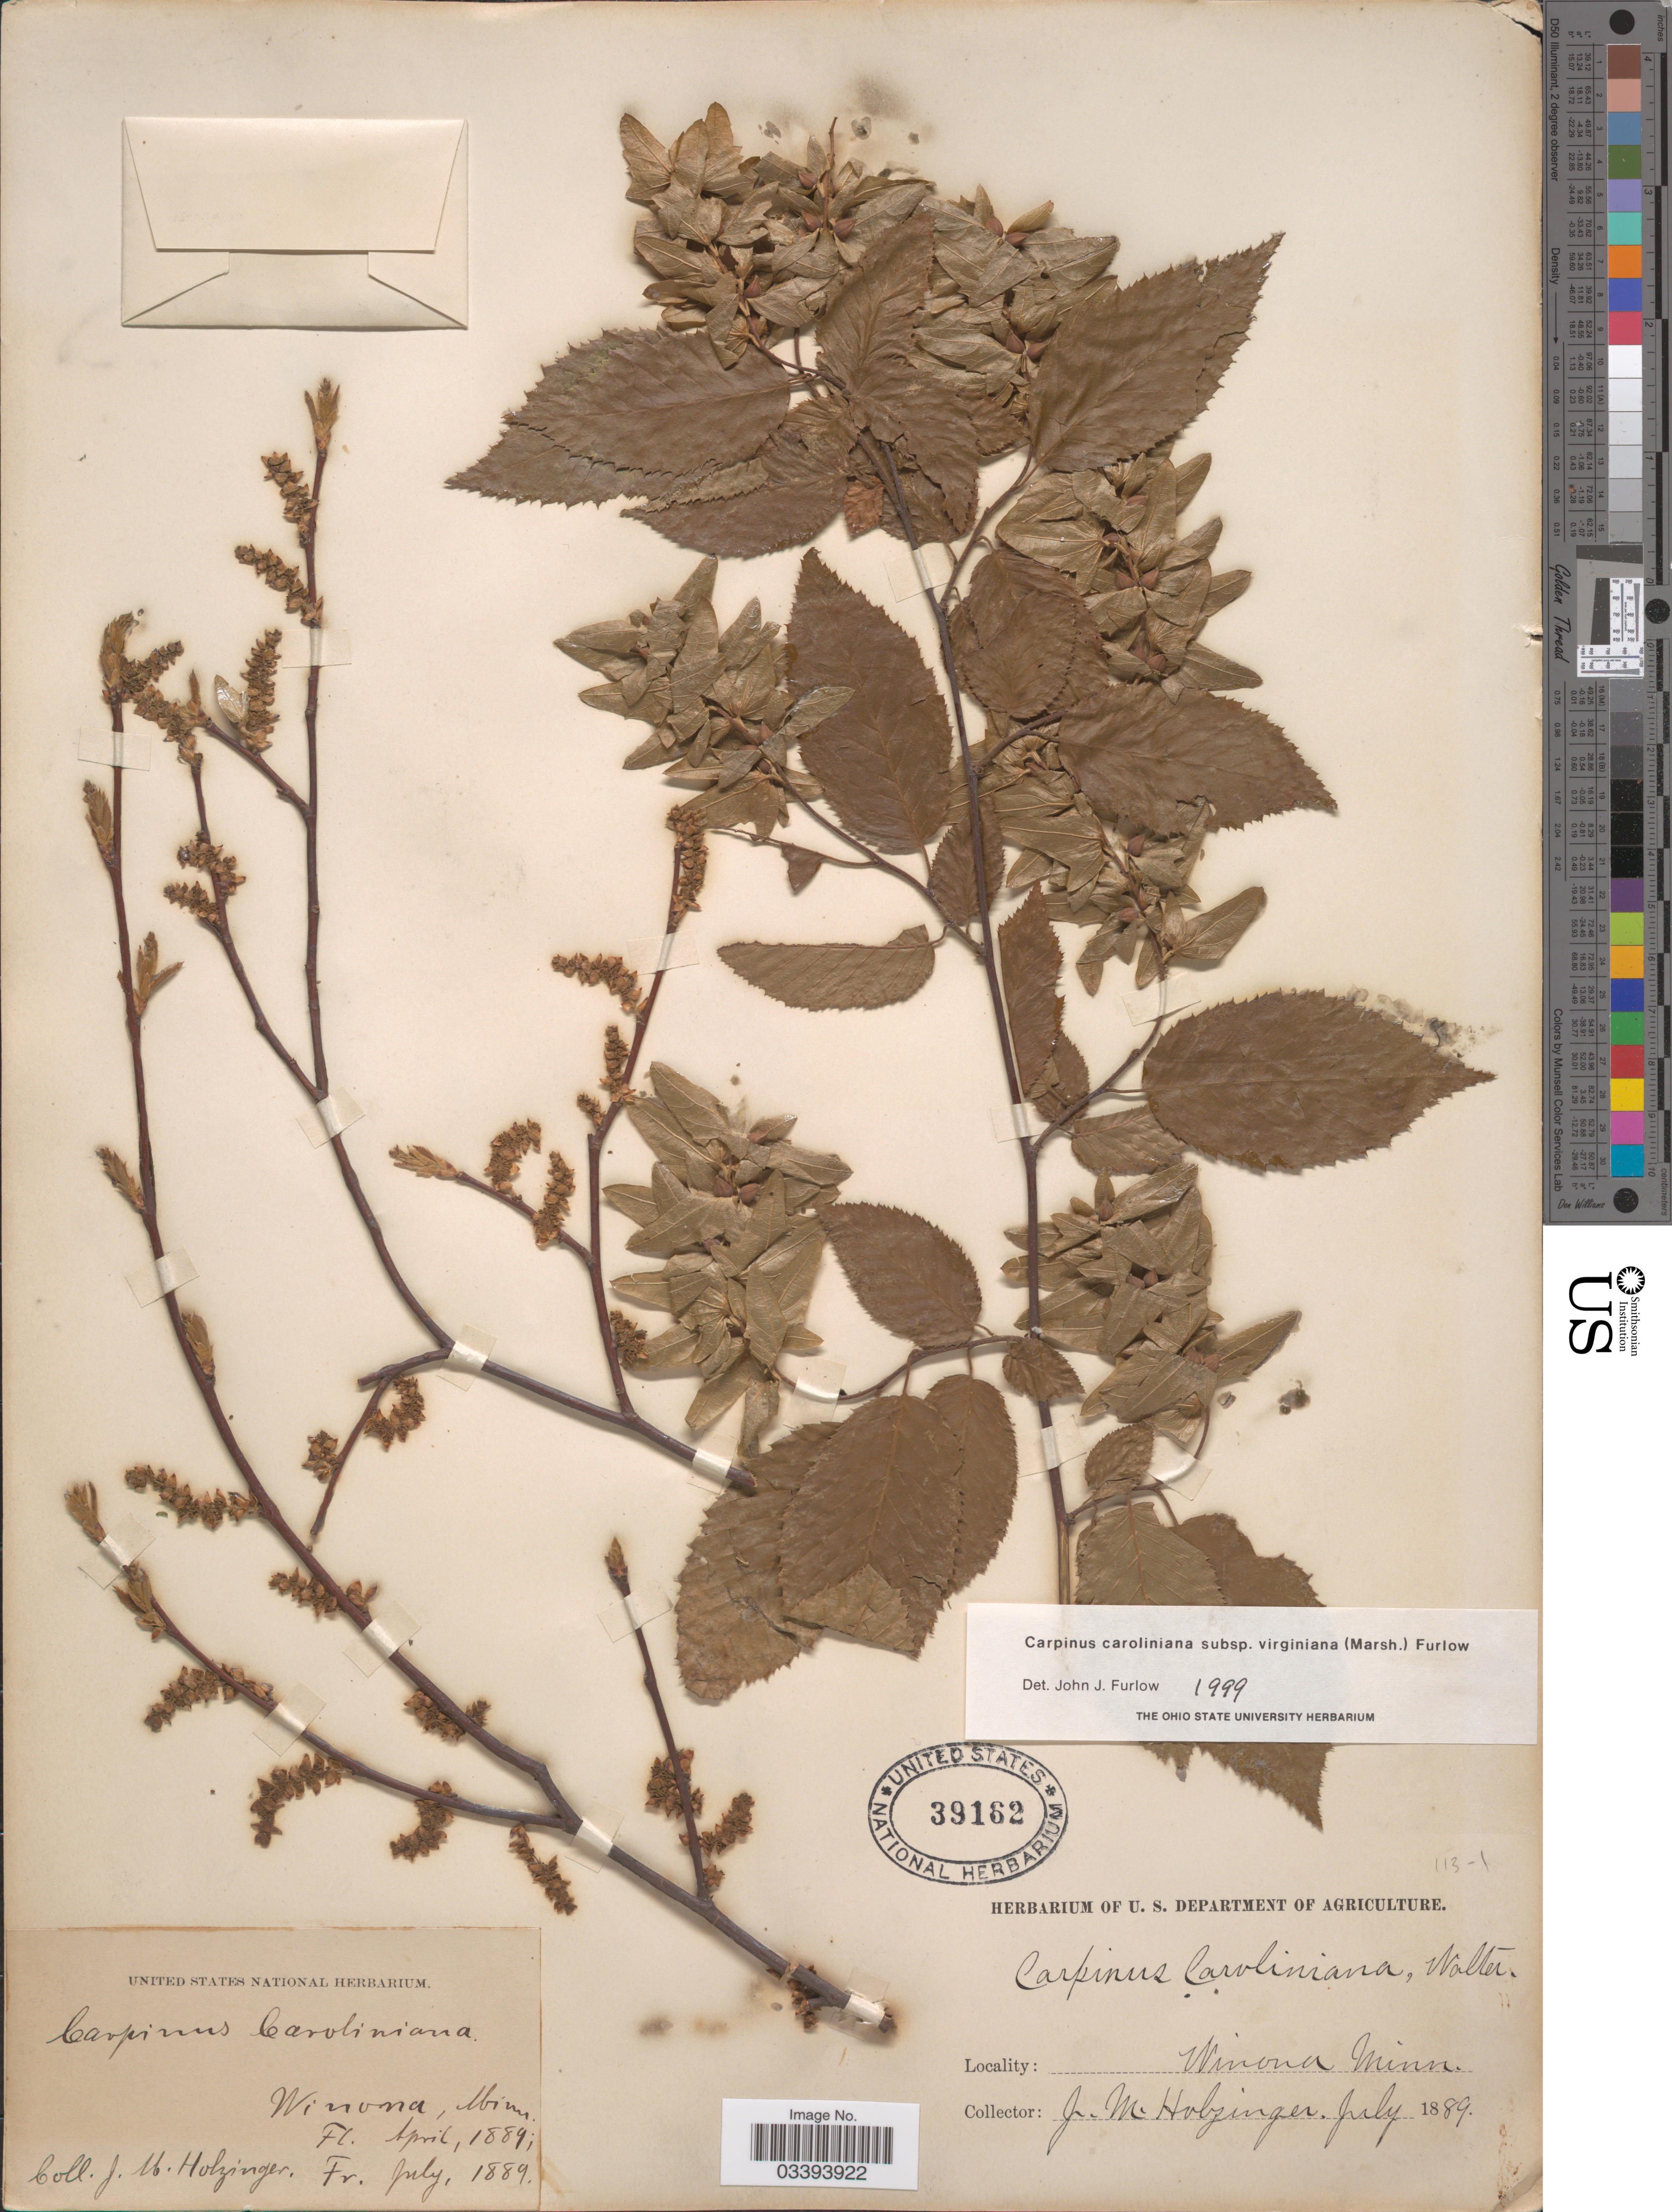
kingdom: Plantae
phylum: Tracheophyta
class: Magnoliopsida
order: Fagales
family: Betulaceae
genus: Carpinus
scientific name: Carpinus caroliniana subsp. virginiana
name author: (Marshall) Furlow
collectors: J. M. Holzinger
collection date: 1889-07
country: United States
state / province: Minnesota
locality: Winona.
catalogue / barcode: US 39162